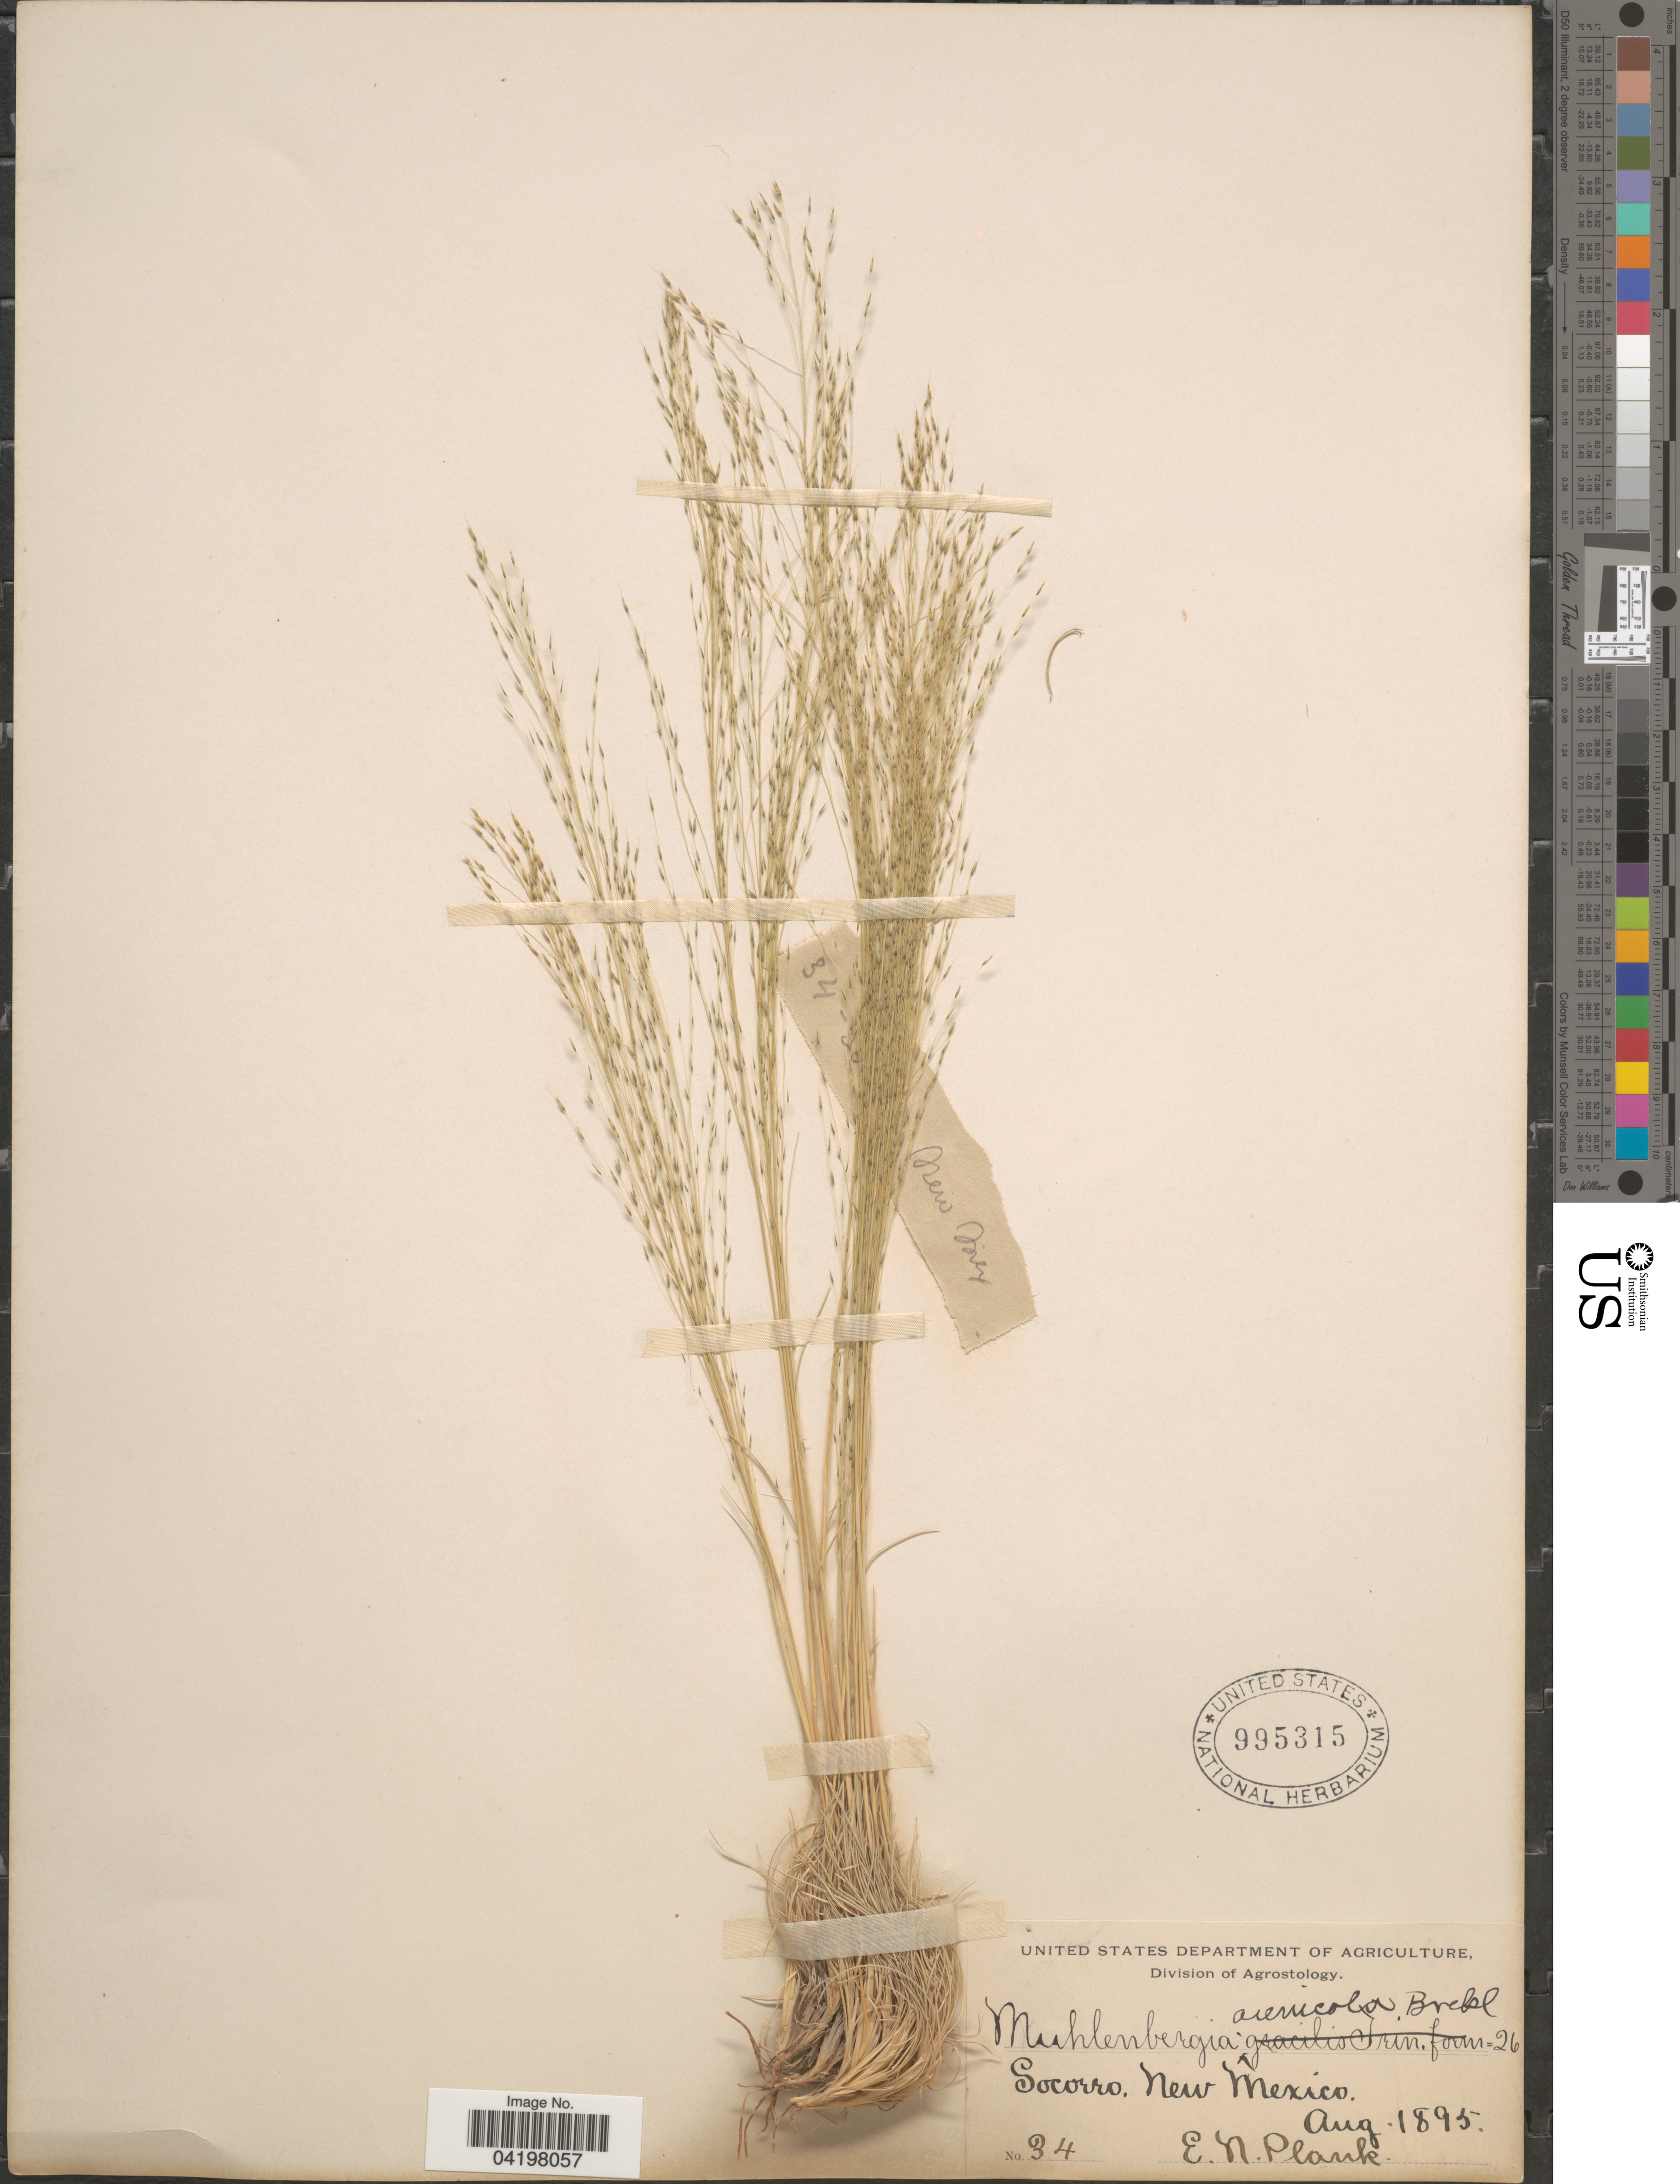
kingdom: Plantae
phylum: Tracheophyta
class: Liliopsida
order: Poales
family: Poaceae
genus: Muhlenbergia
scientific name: Muhlenbergia torreyi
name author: (Kunth) Hitchc. ex Bush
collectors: E. Plank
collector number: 34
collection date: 1895-08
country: United States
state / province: New Mexico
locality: Socorro.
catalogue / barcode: US 995315